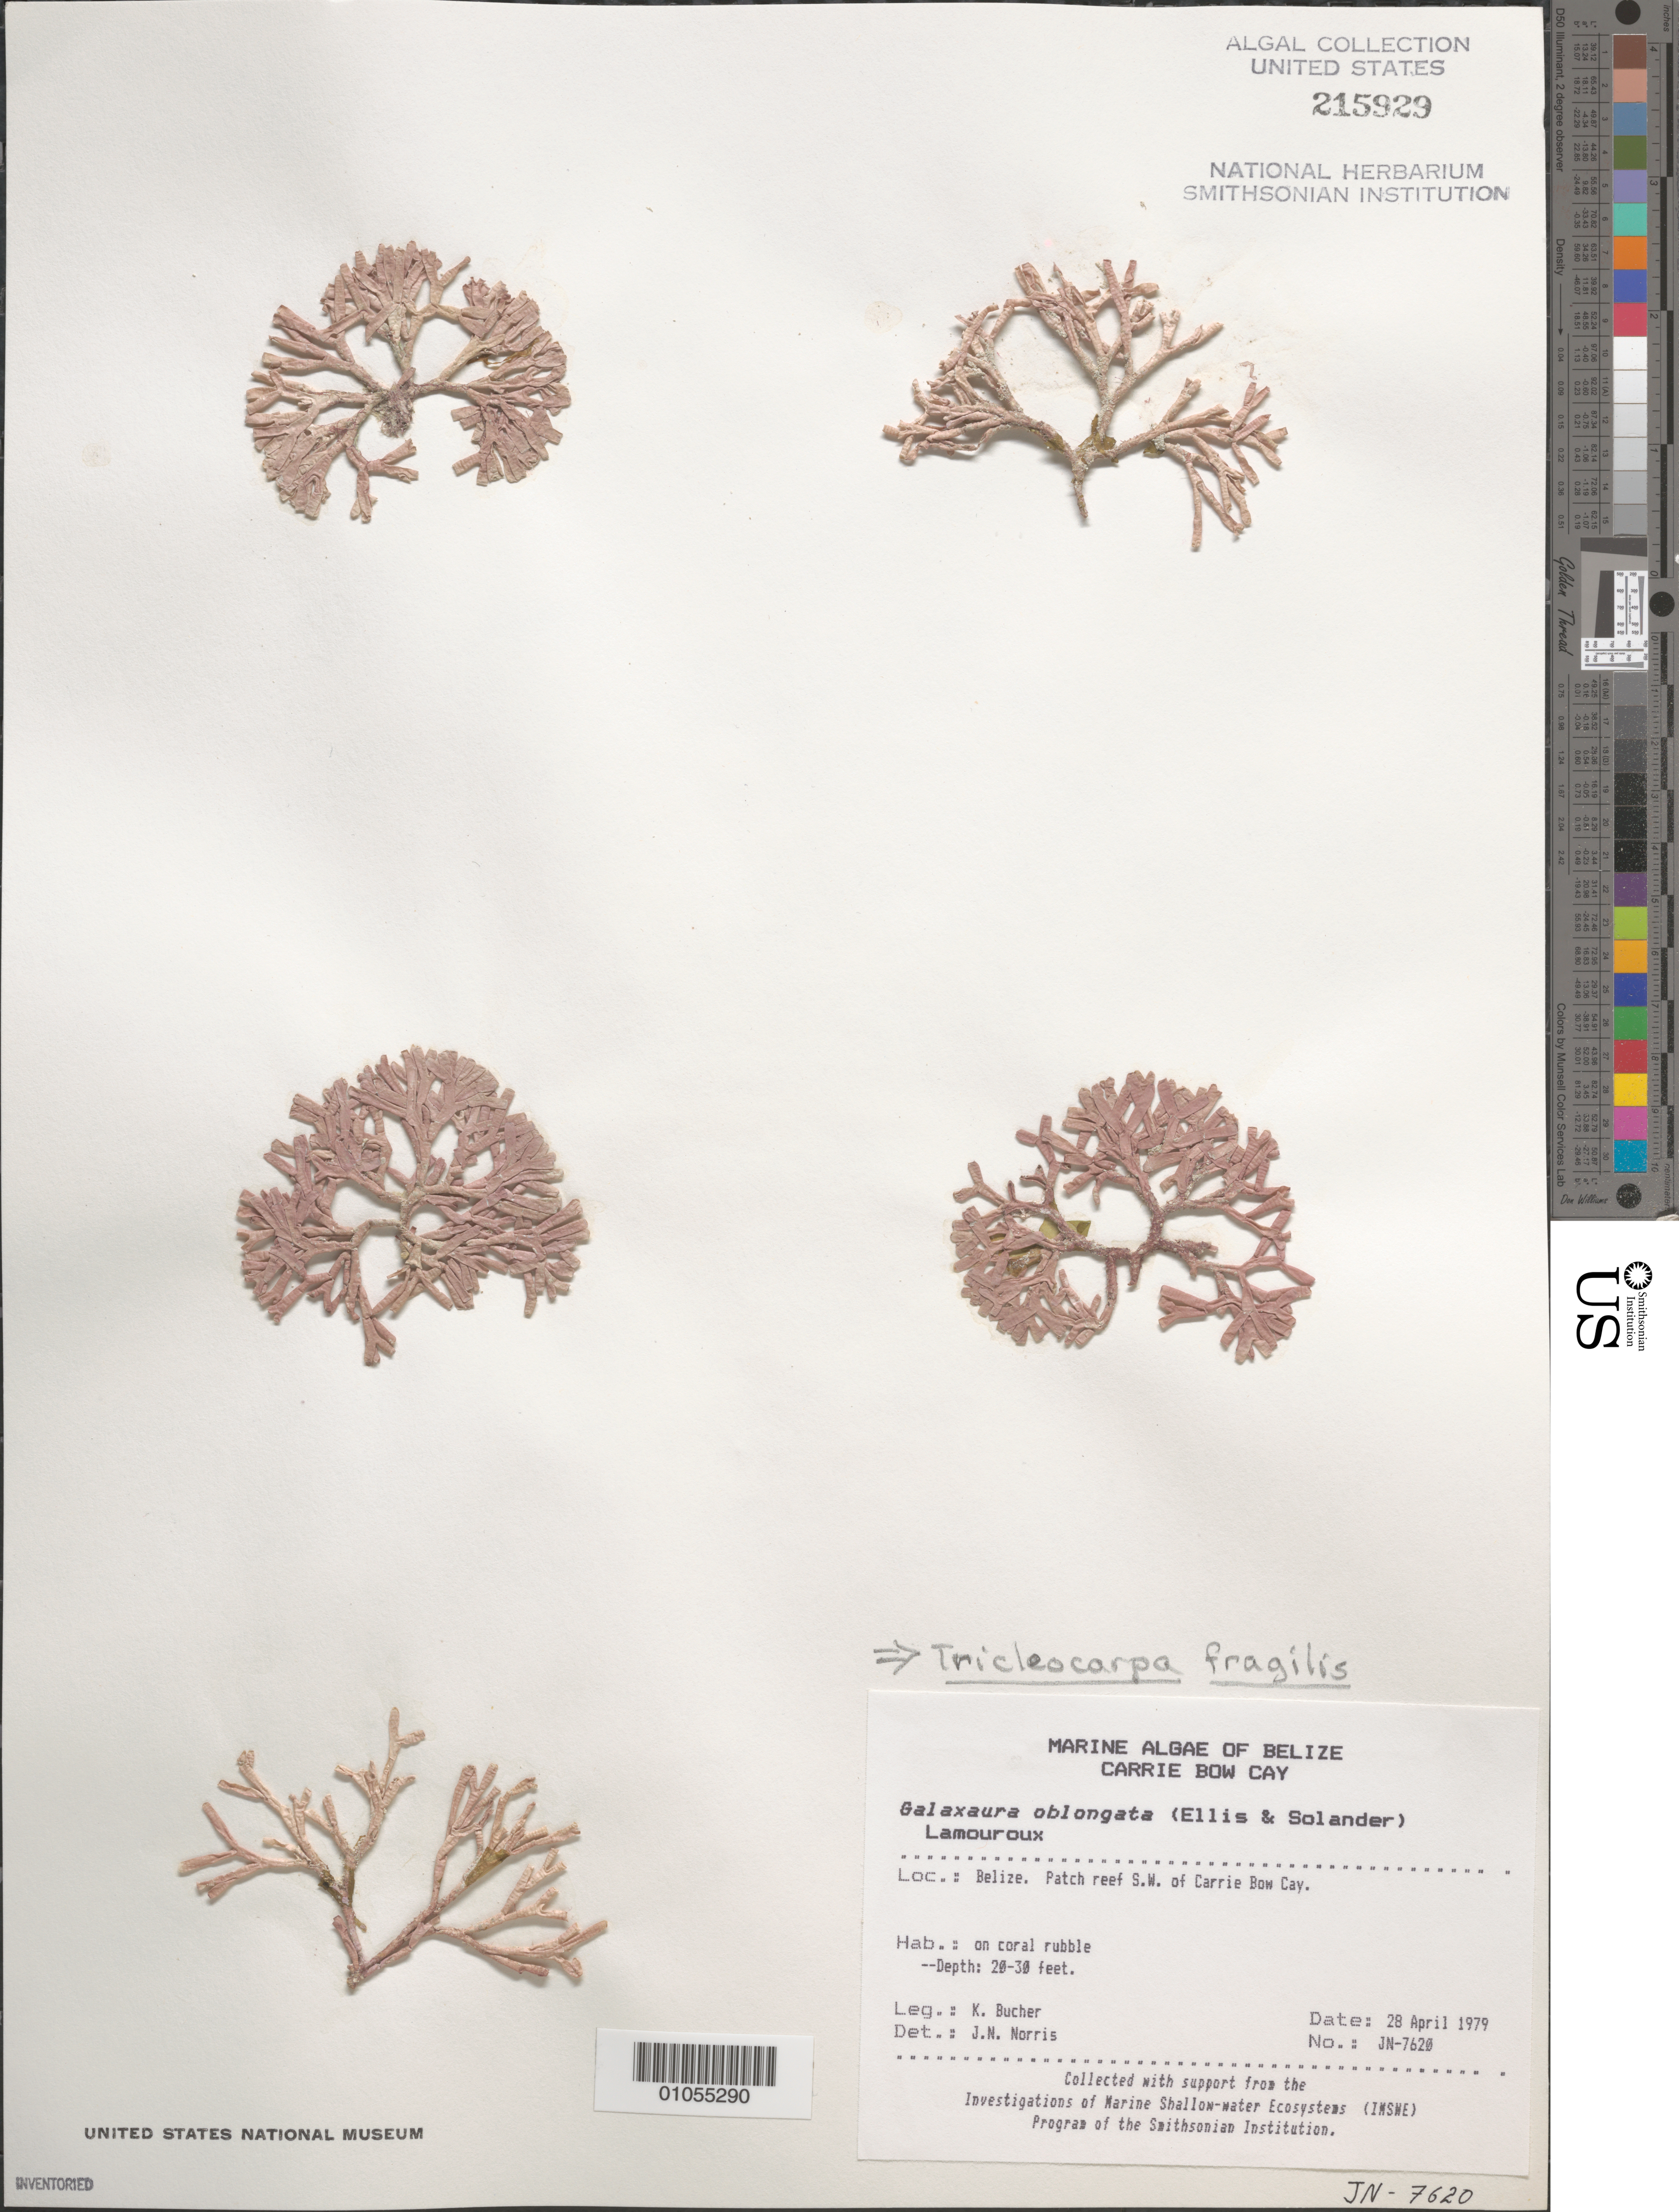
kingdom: Plantae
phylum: Rhodophyta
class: Florideophyceae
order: Nemaliales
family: Galaxauraceae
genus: Tricleocarpa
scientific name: Tricleocarpa fragilis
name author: (L.) Huisman & R.A. Towns.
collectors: K. E. Bucher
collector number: JN-7620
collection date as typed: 28 Apr 1979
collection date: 1979-04-28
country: Belize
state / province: Stann Creek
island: Carrie Bow Cay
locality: Patch reef southwest of Carrie Bow Cay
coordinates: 16 48'N, 88 05'W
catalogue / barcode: US 215929